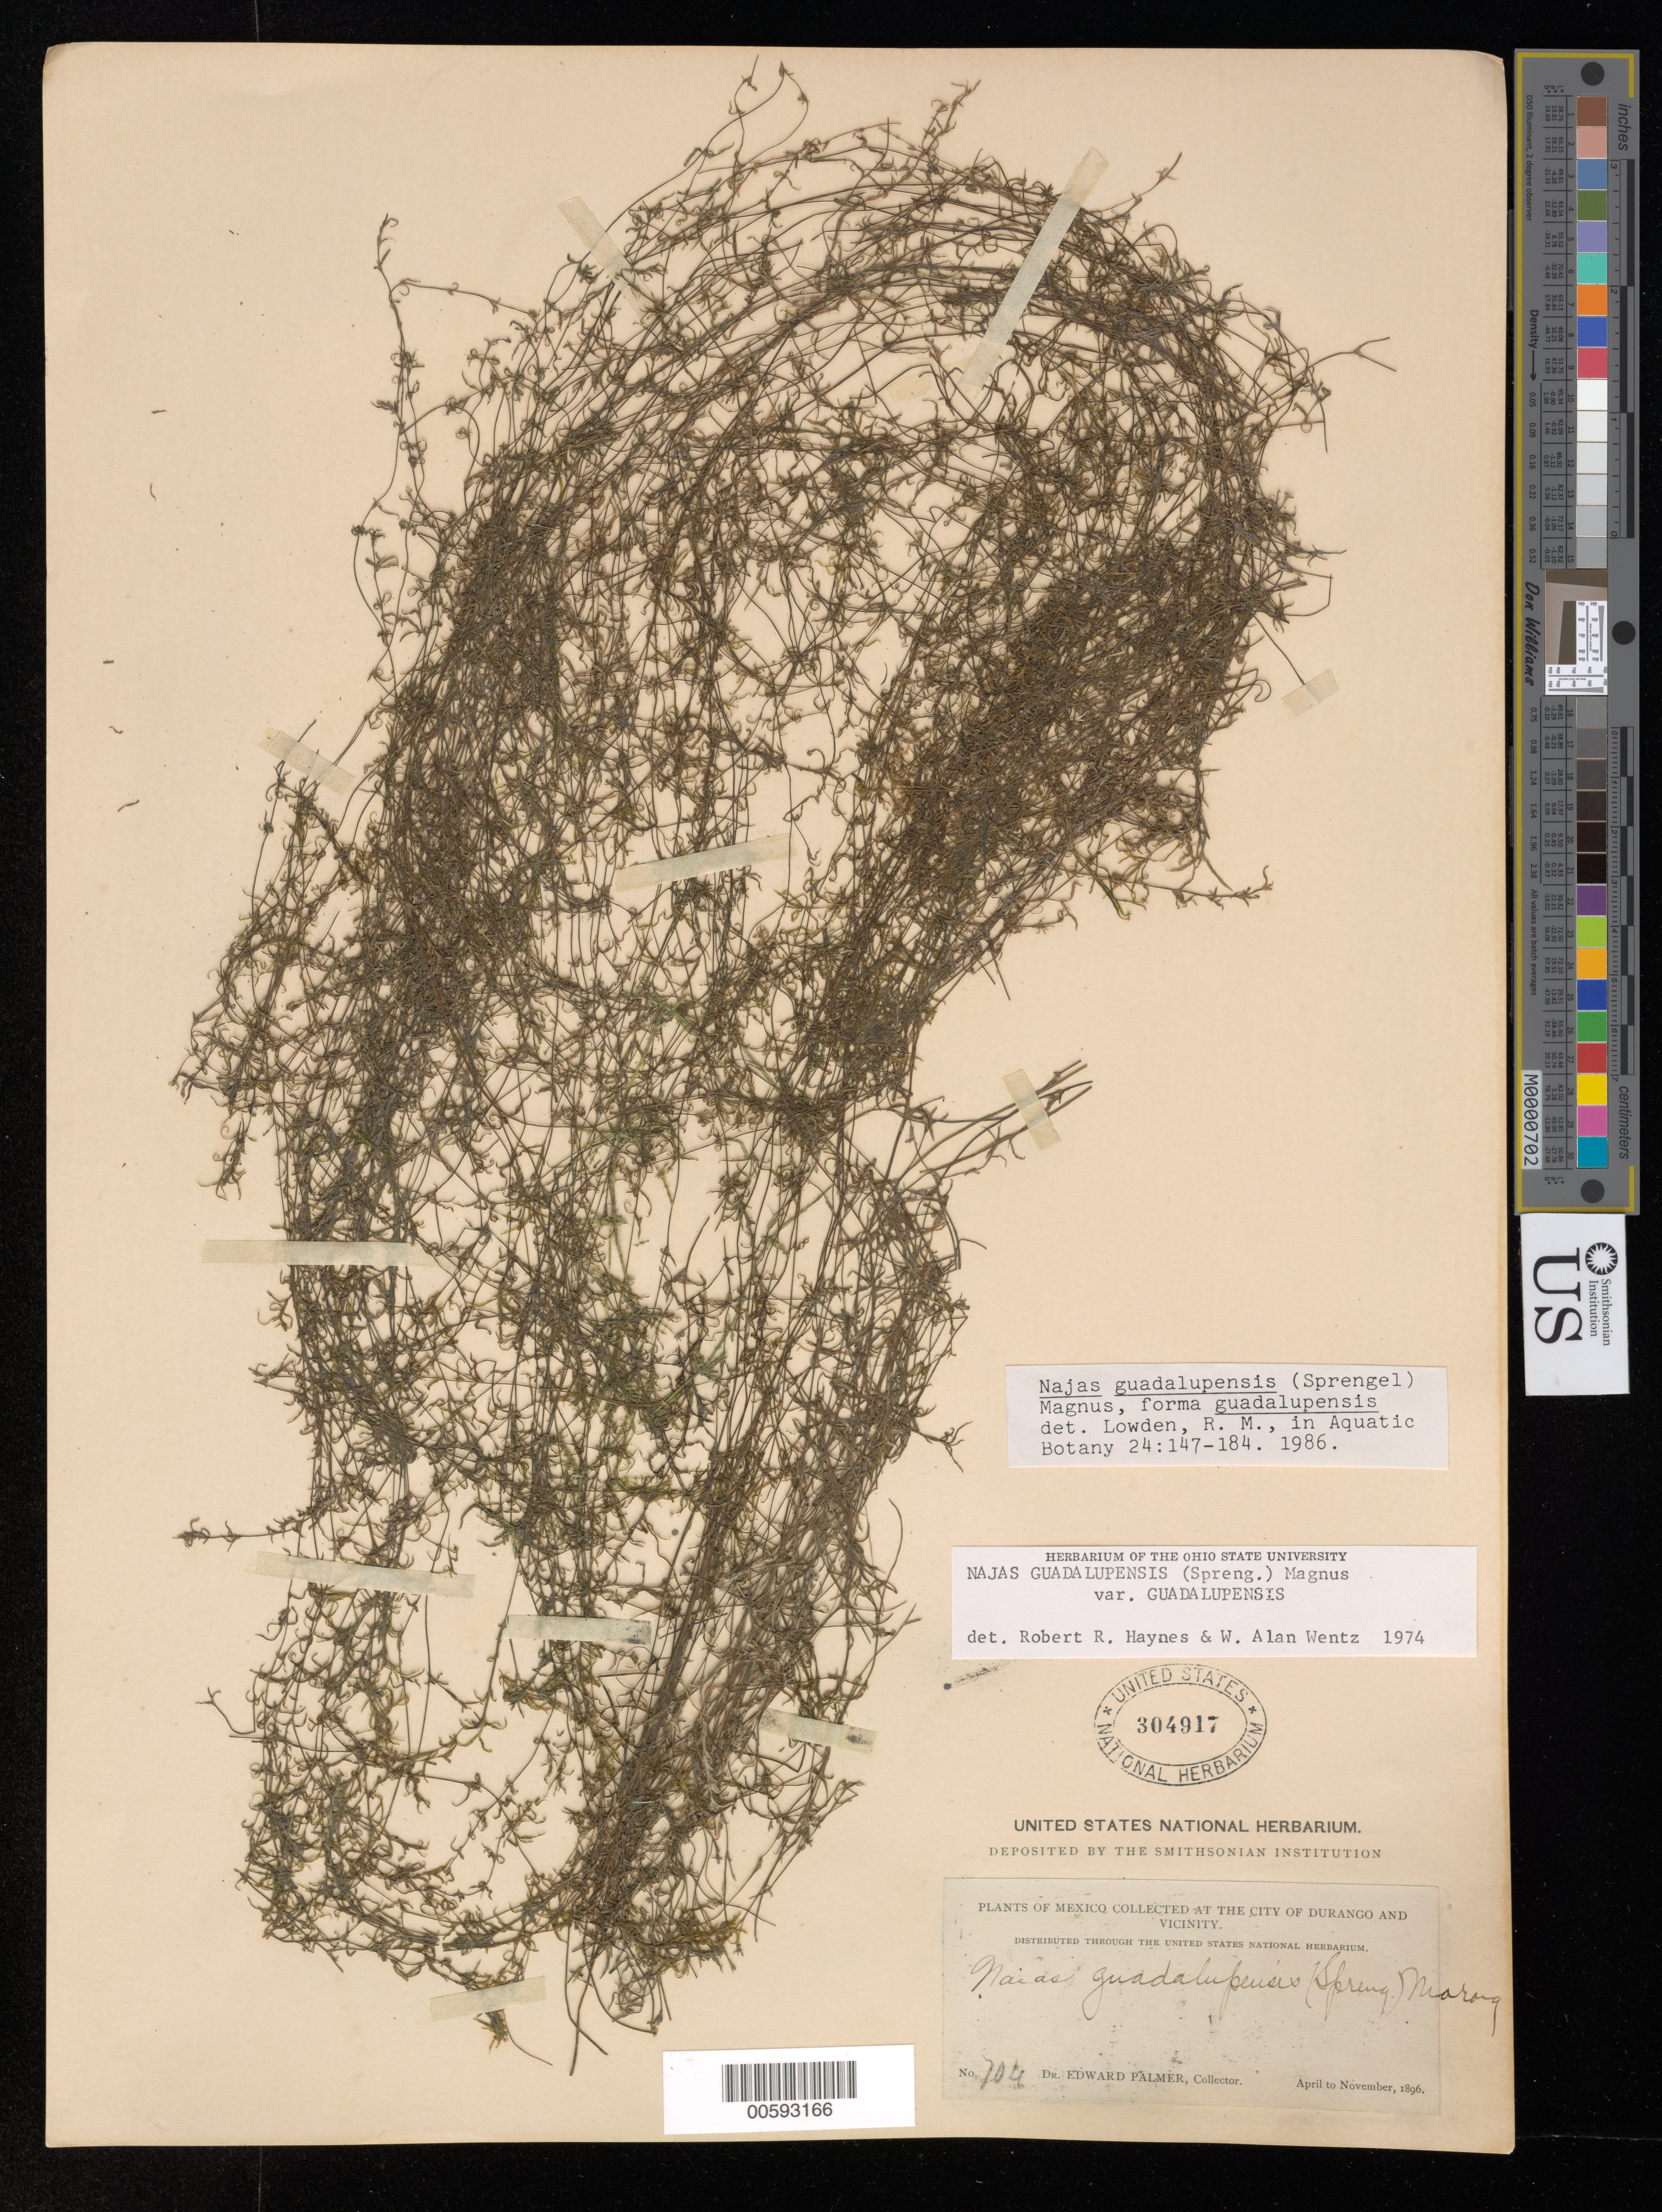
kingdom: Plantae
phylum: Tracheophyta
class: Liliopsida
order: Alismatales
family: Hydrocharitaceae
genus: Najas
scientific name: Najas guadalupensis var. guadalupensis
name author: (Spreng.) Magnus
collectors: E. Palmer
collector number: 704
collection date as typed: Apr 1896 to -- Nov 1896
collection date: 1896-04/1896-11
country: Mexico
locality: Durango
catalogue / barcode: US 304917